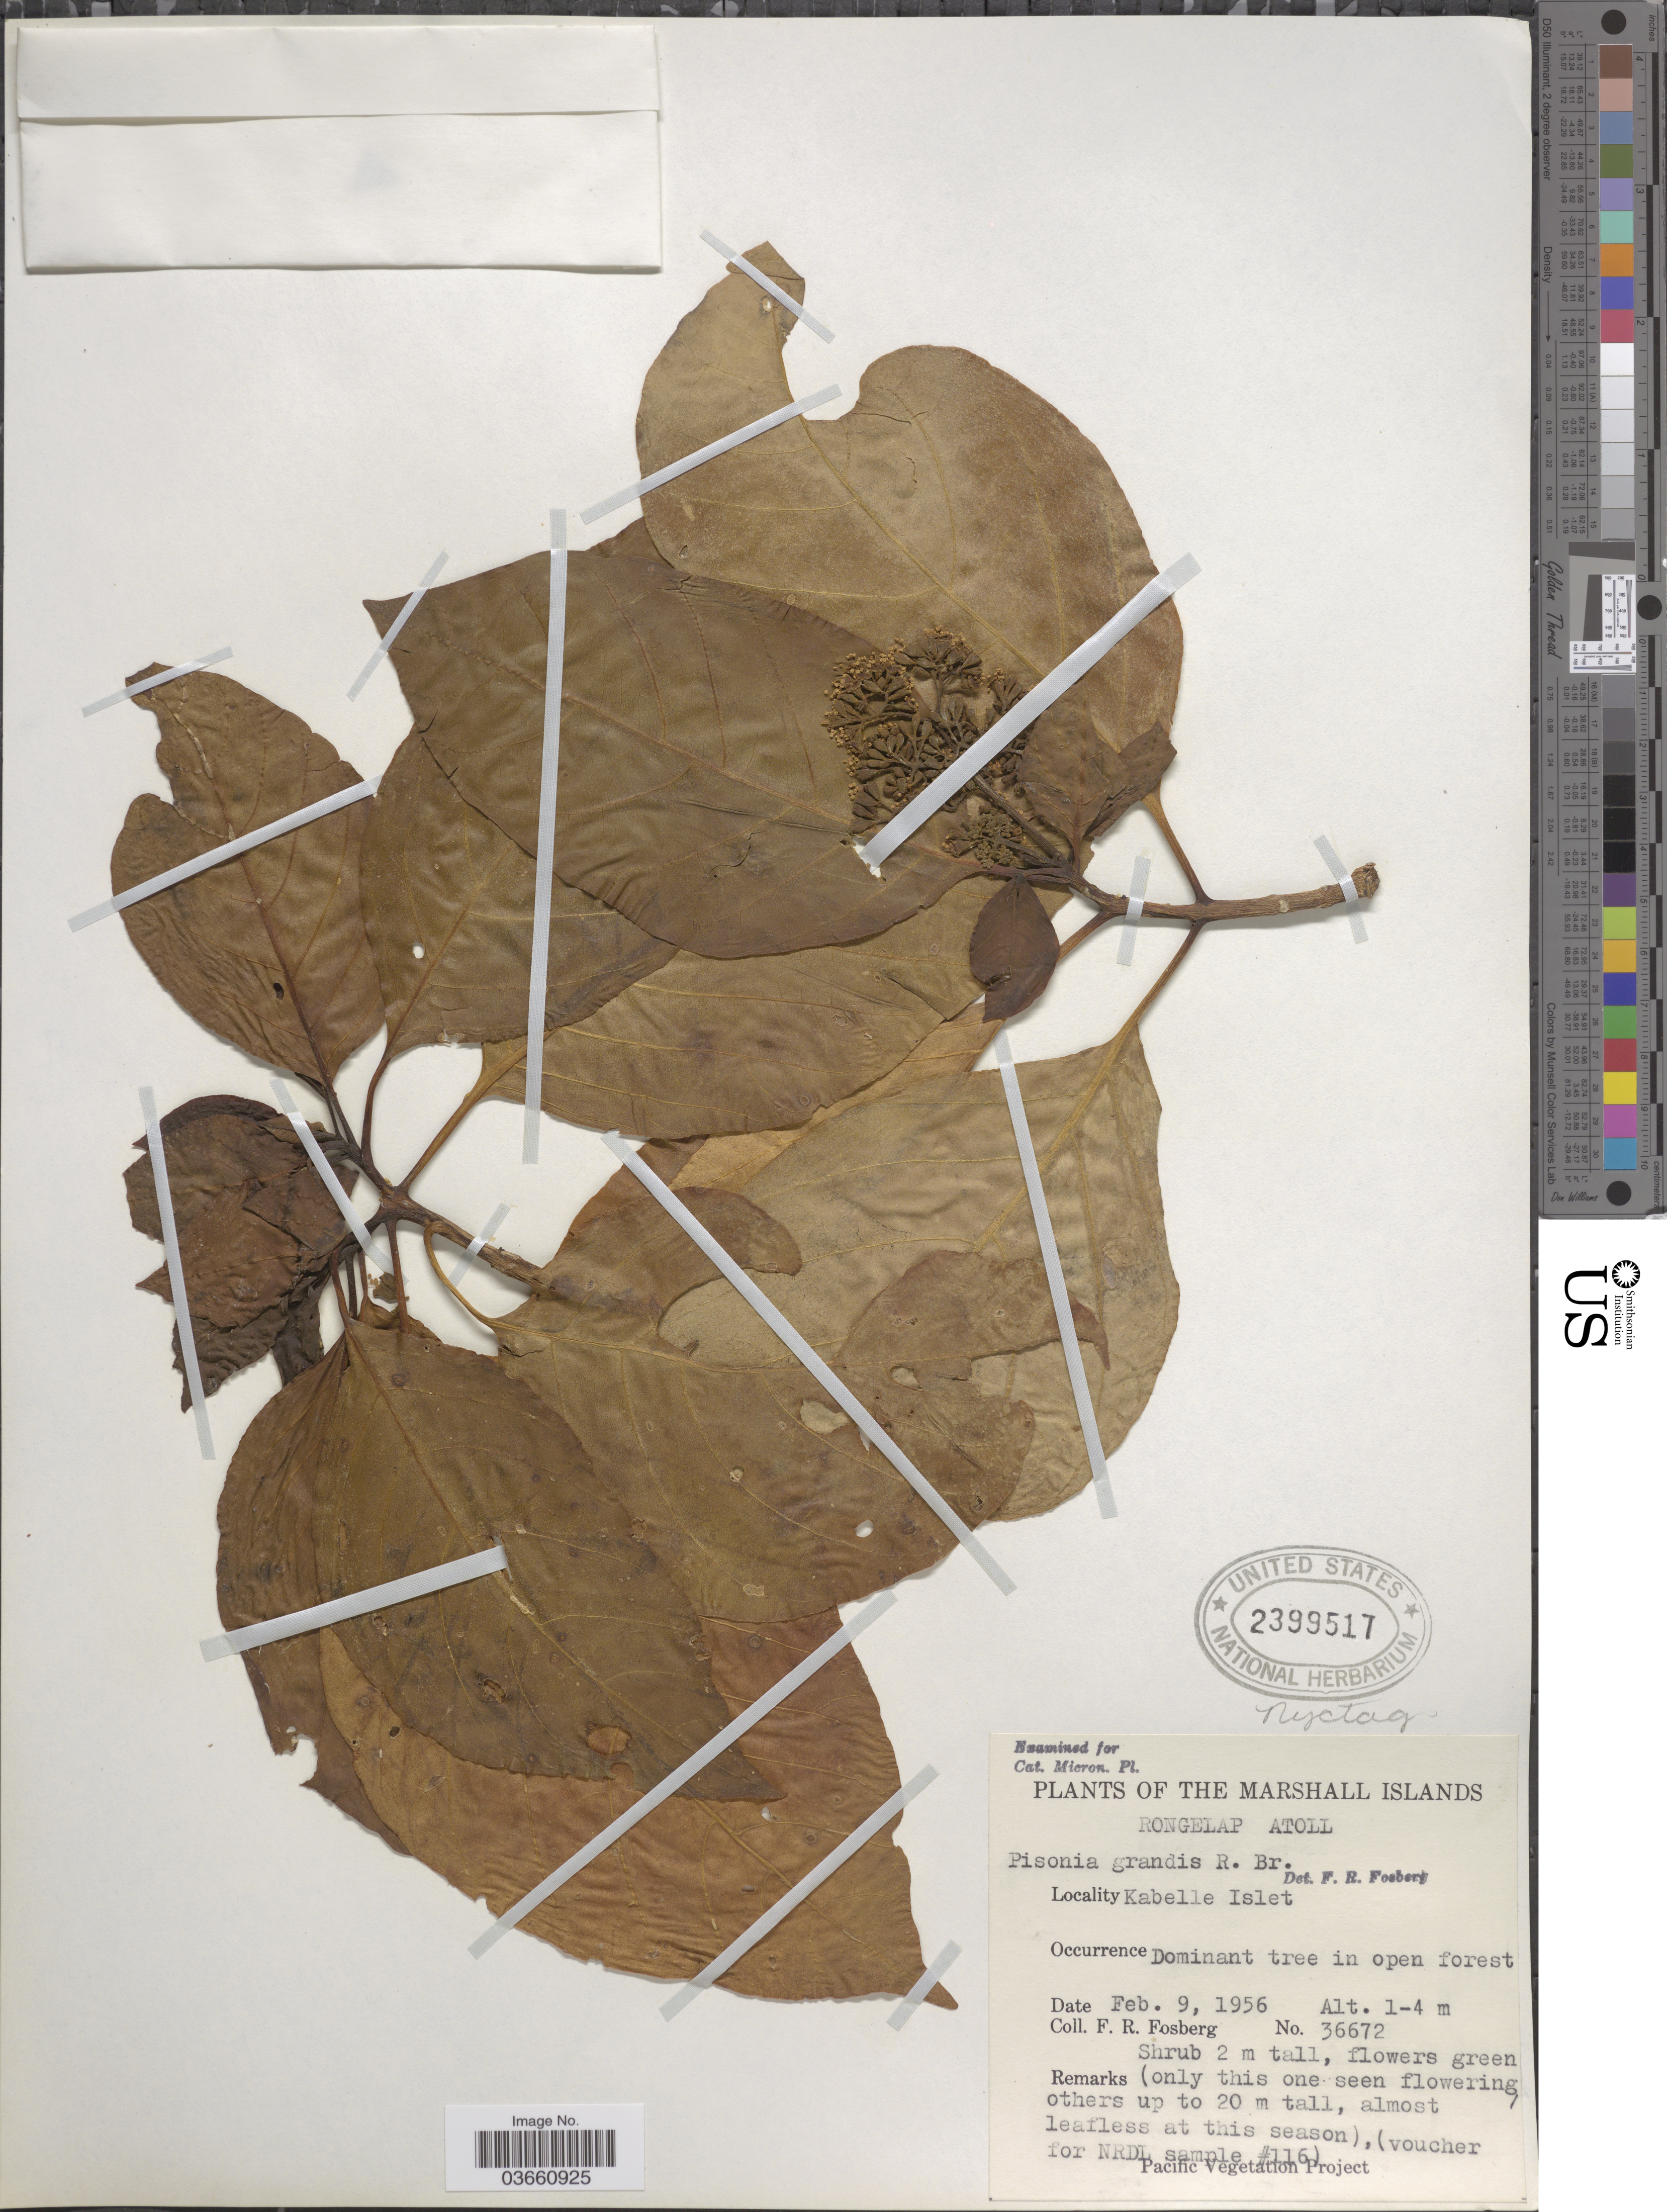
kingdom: Plantae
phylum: Tracheophyta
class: Magnoliopsida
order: Caryophyllales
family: Nyctaginaceae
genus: Pisonia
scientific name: Pisonia grandis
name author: R. Br.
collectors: F. R. Fosberg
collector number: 36672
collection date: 1956-02-09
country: Marshall Islands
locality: Rongelap Atoll. Kabelle Islet.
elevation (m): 1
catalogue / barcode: US 2399517